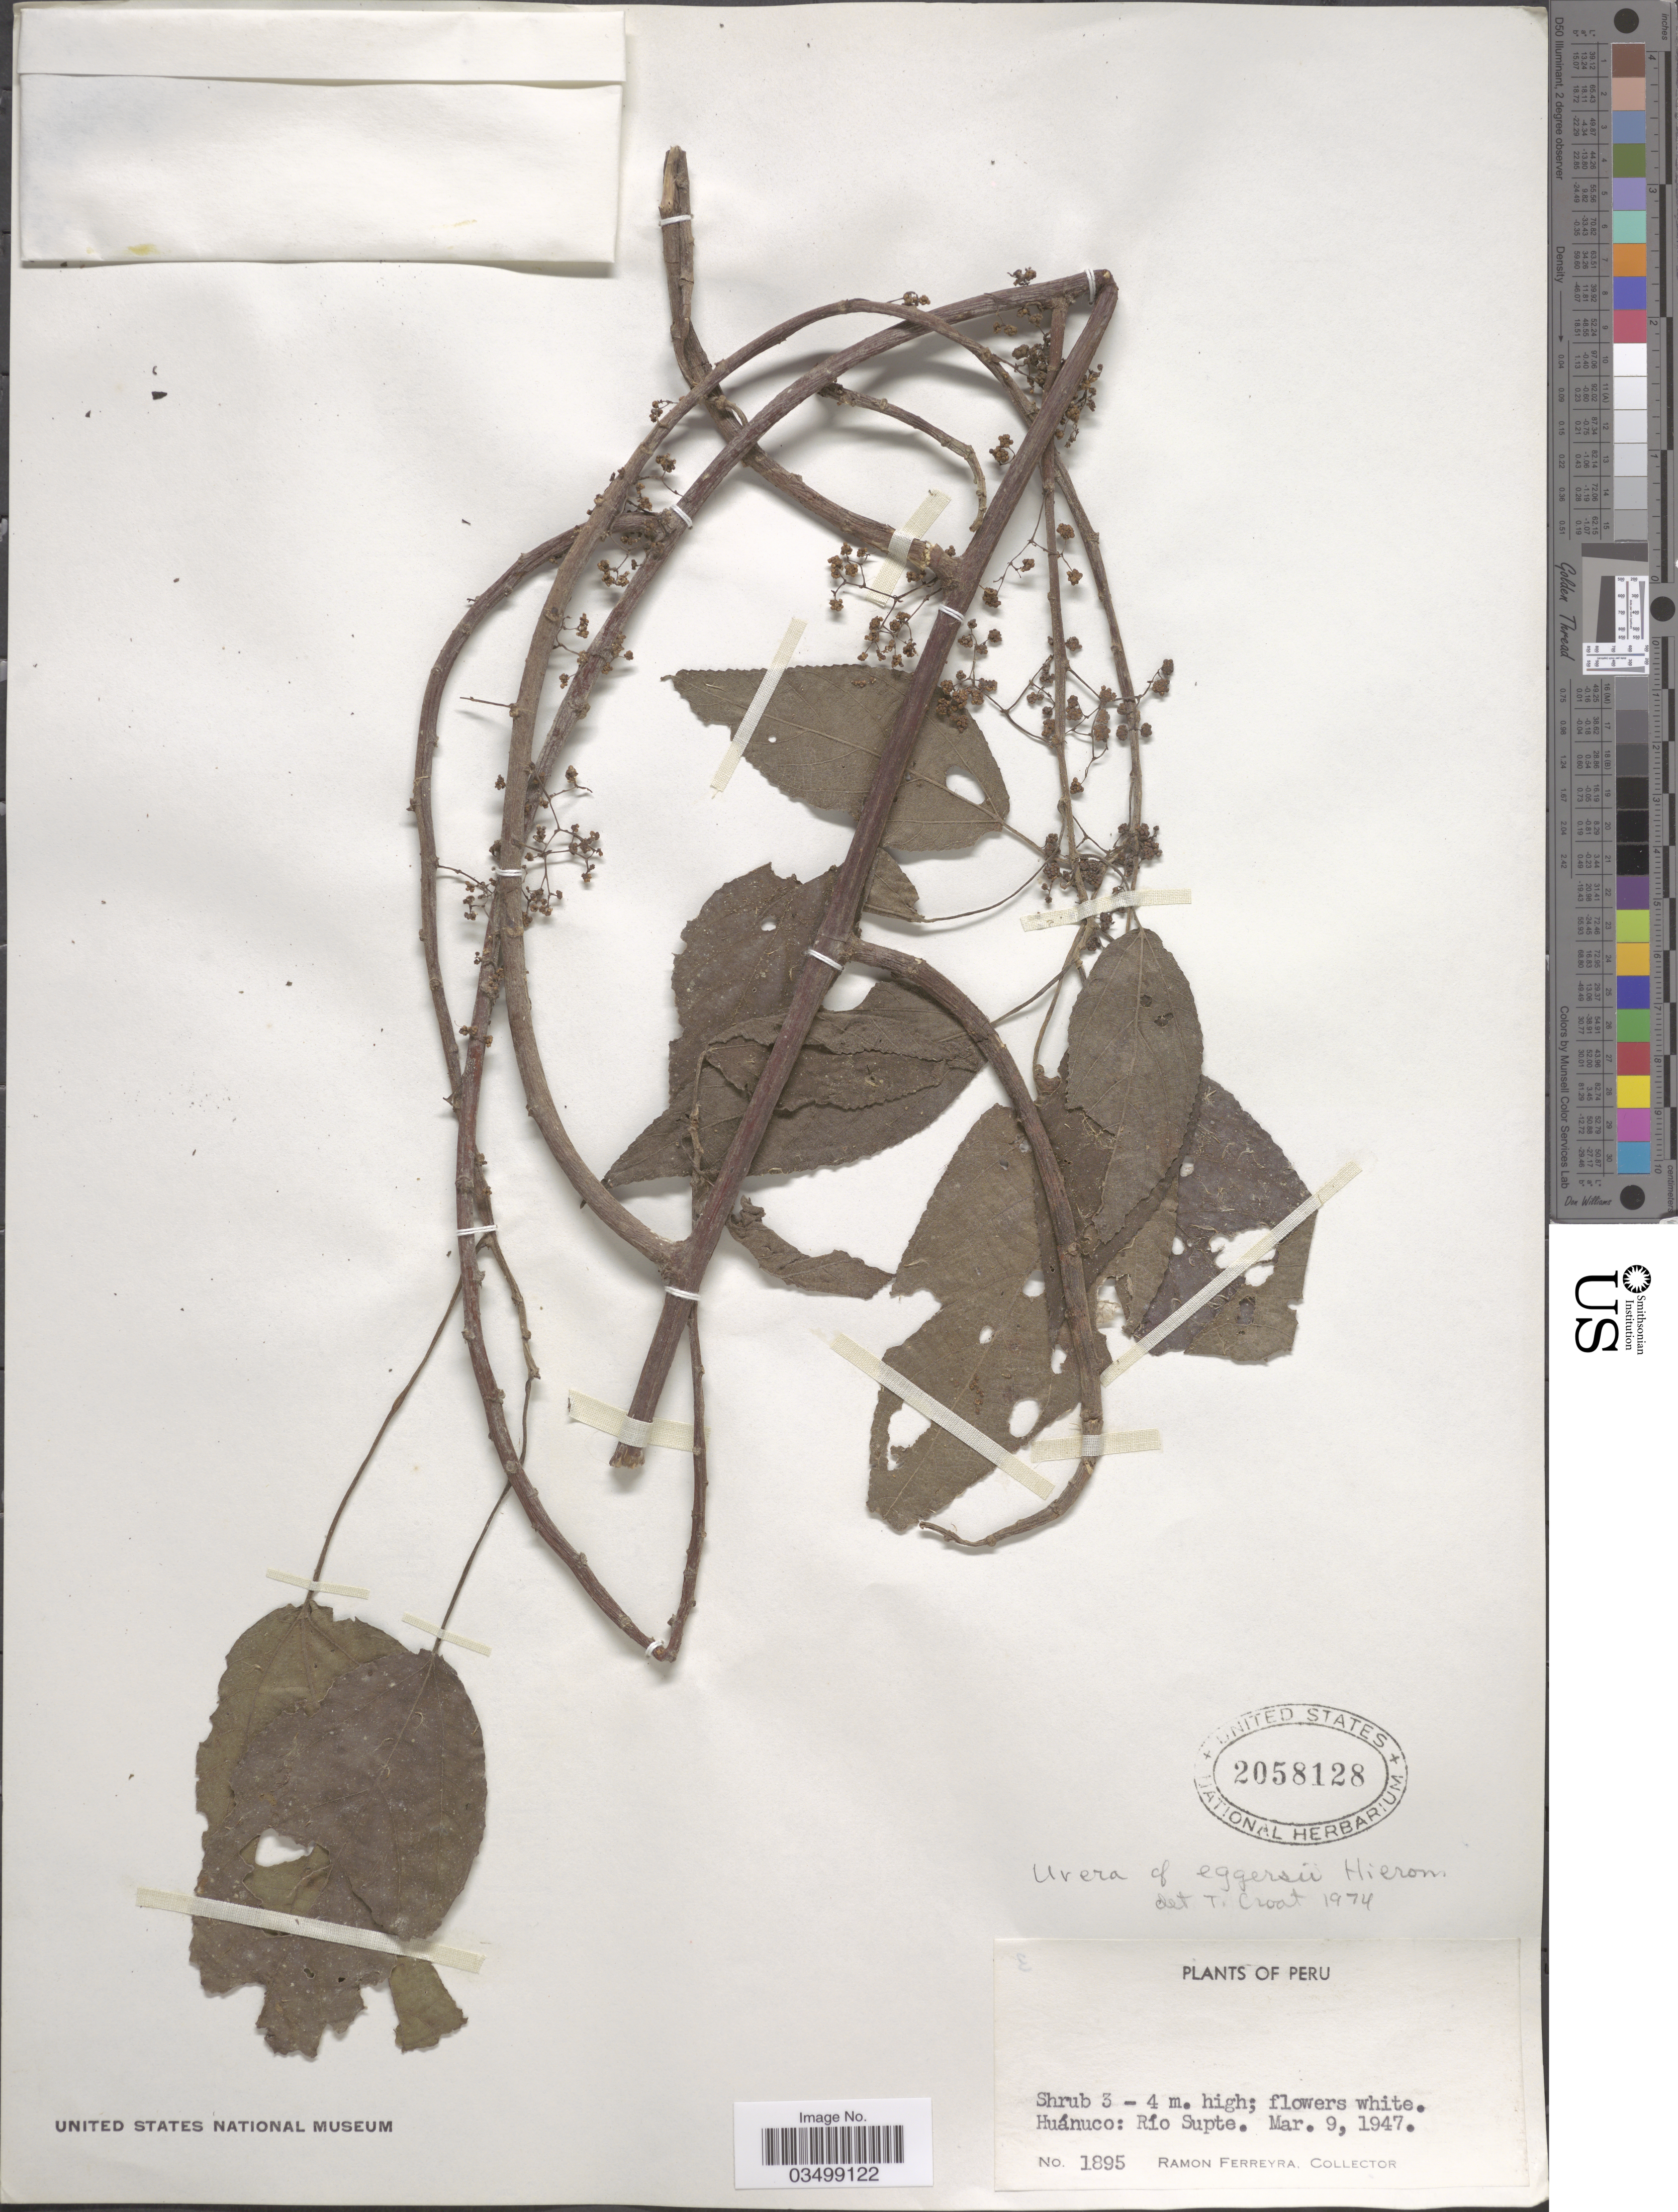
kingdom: Plantae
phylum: Tracheophyta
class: Magnoliopsida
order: Rosales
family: Urticaceae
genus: Urera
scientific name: Urera eggersii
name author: Hieron.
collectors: R. A. Ferreyra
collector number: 1895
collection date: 1947-03-09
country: Peru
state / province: Huánuco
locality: Río Supte.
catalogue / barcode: US 2058128